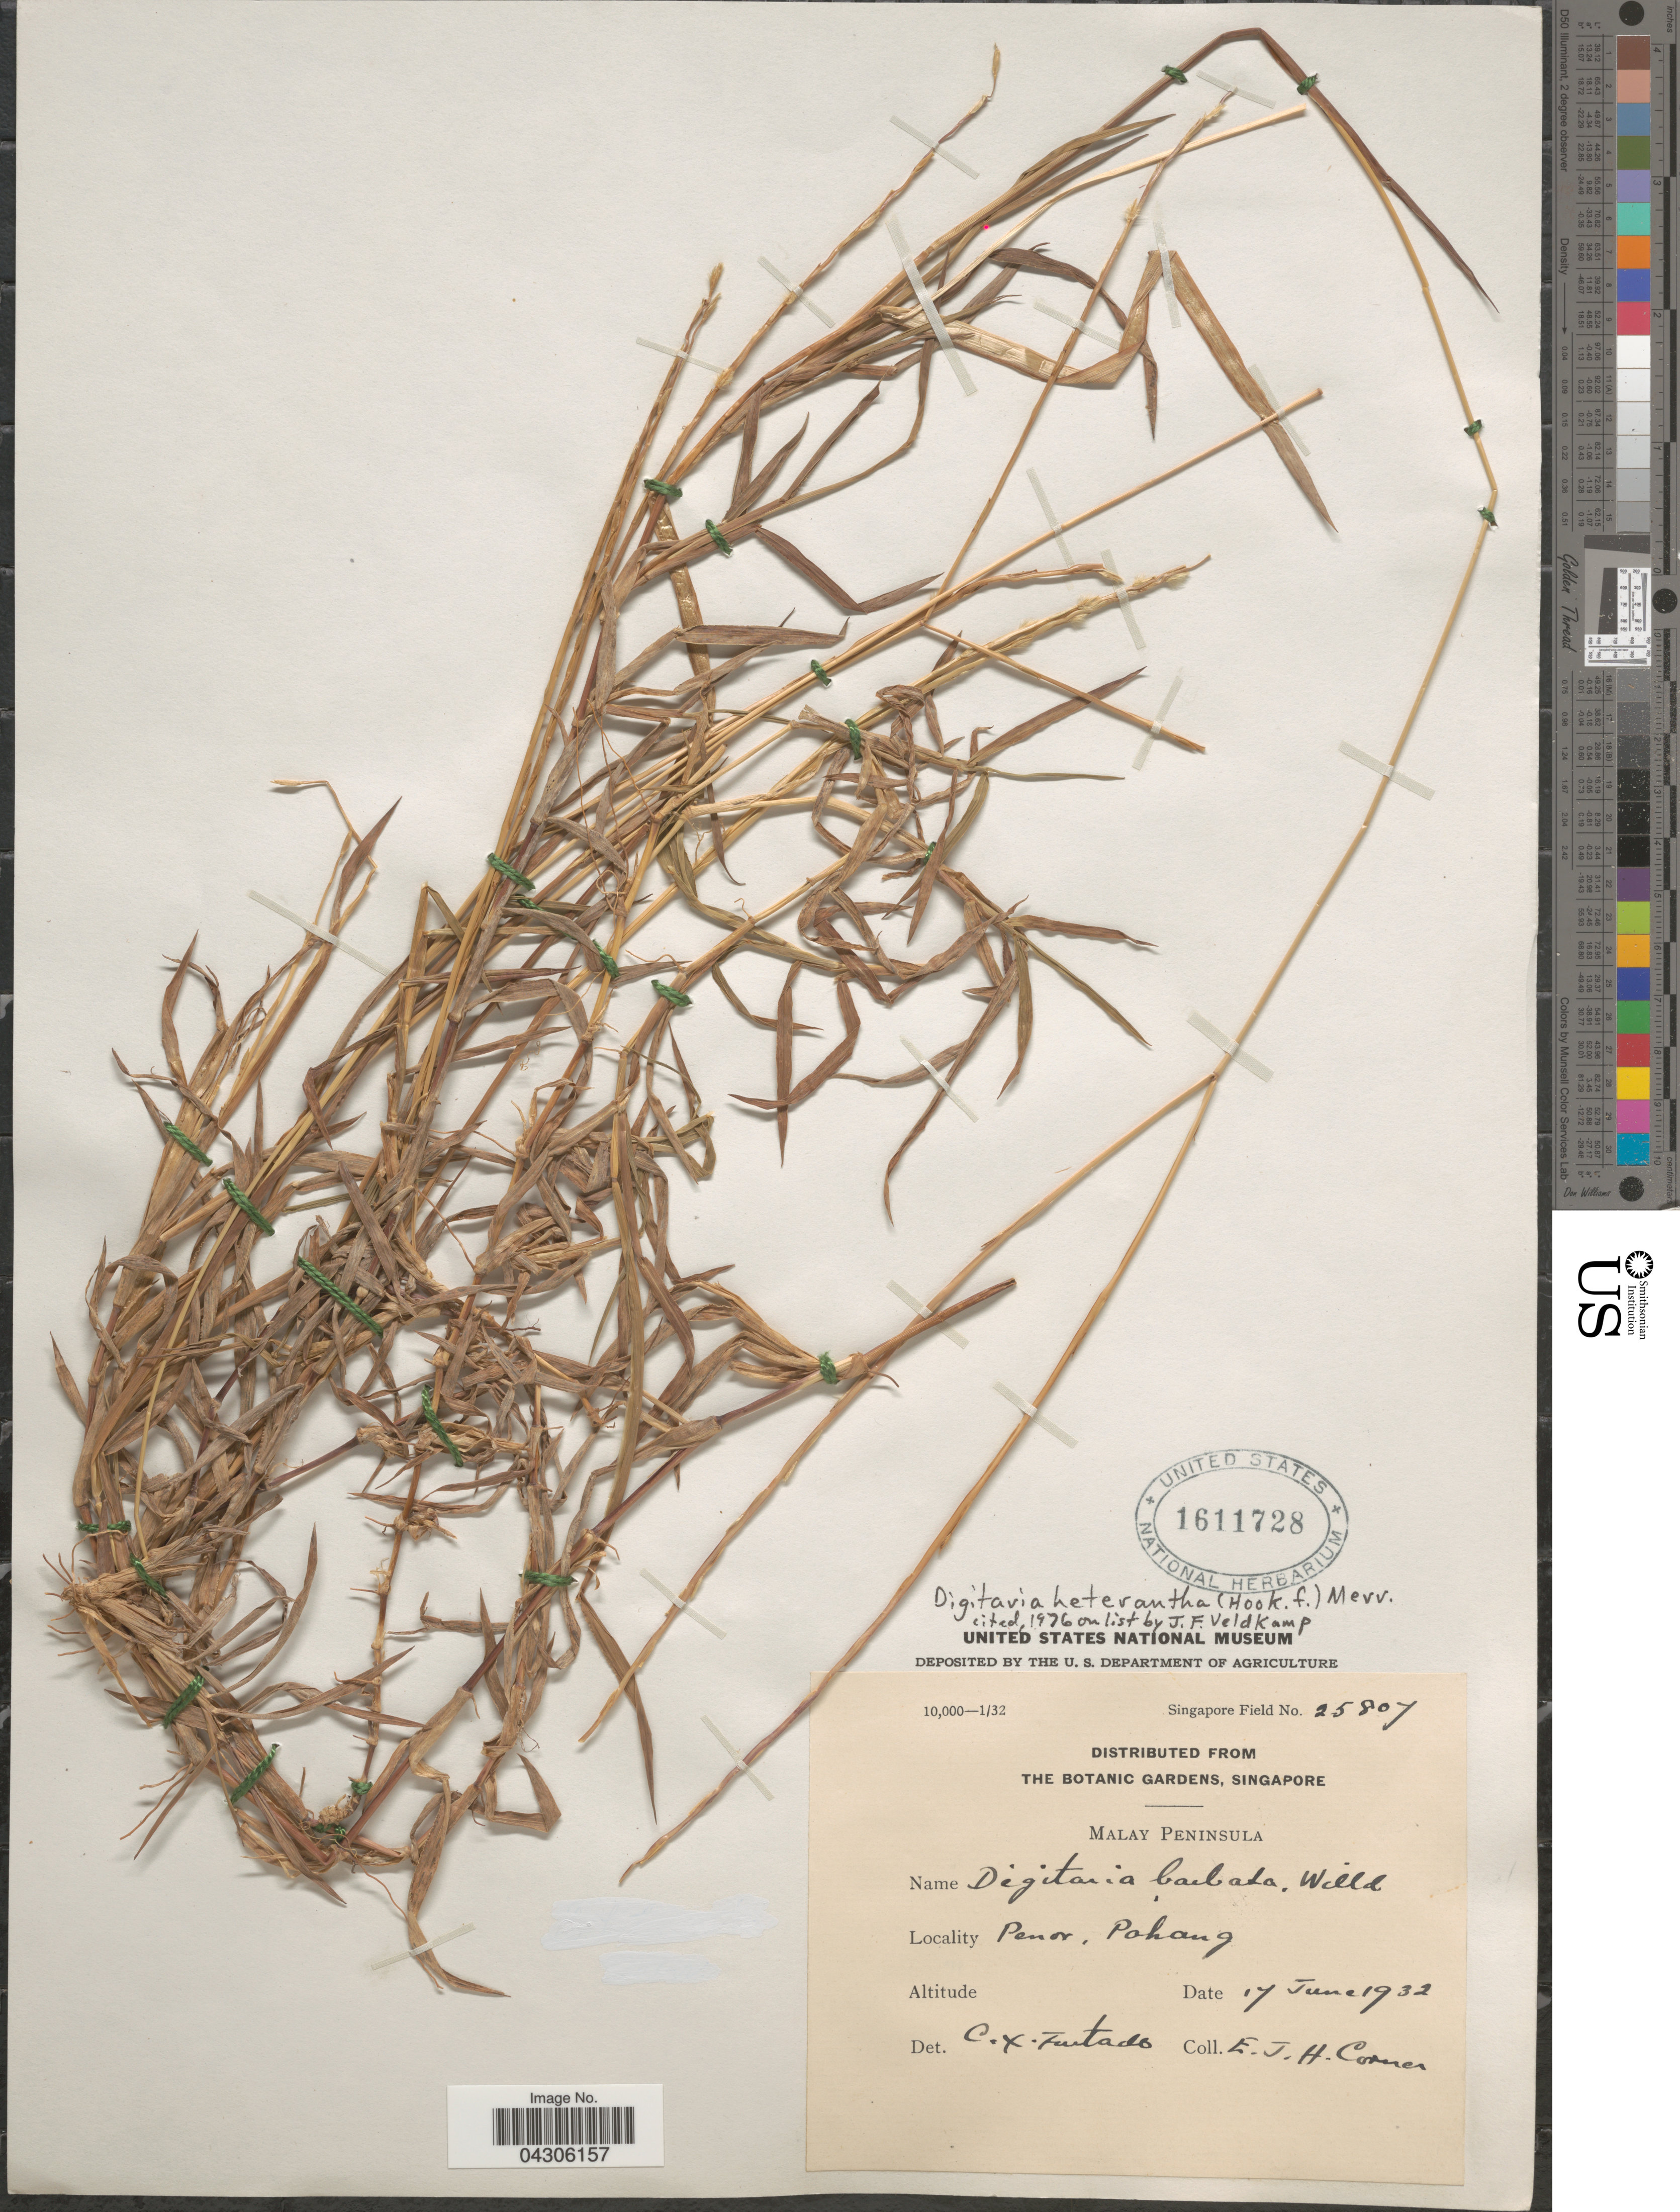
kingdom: Plantae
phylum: Tracheophyta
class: Liliopsida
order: Poales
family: Poaceae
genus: Digitaria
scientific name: Digitaria heterantha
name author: (Hook. f.) Merr.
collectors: E. Corner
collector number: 25807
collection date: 1932-06-17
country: Malaysia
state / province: Pahang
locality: Malay Peninsula. Penor.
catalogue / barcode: US 1611728